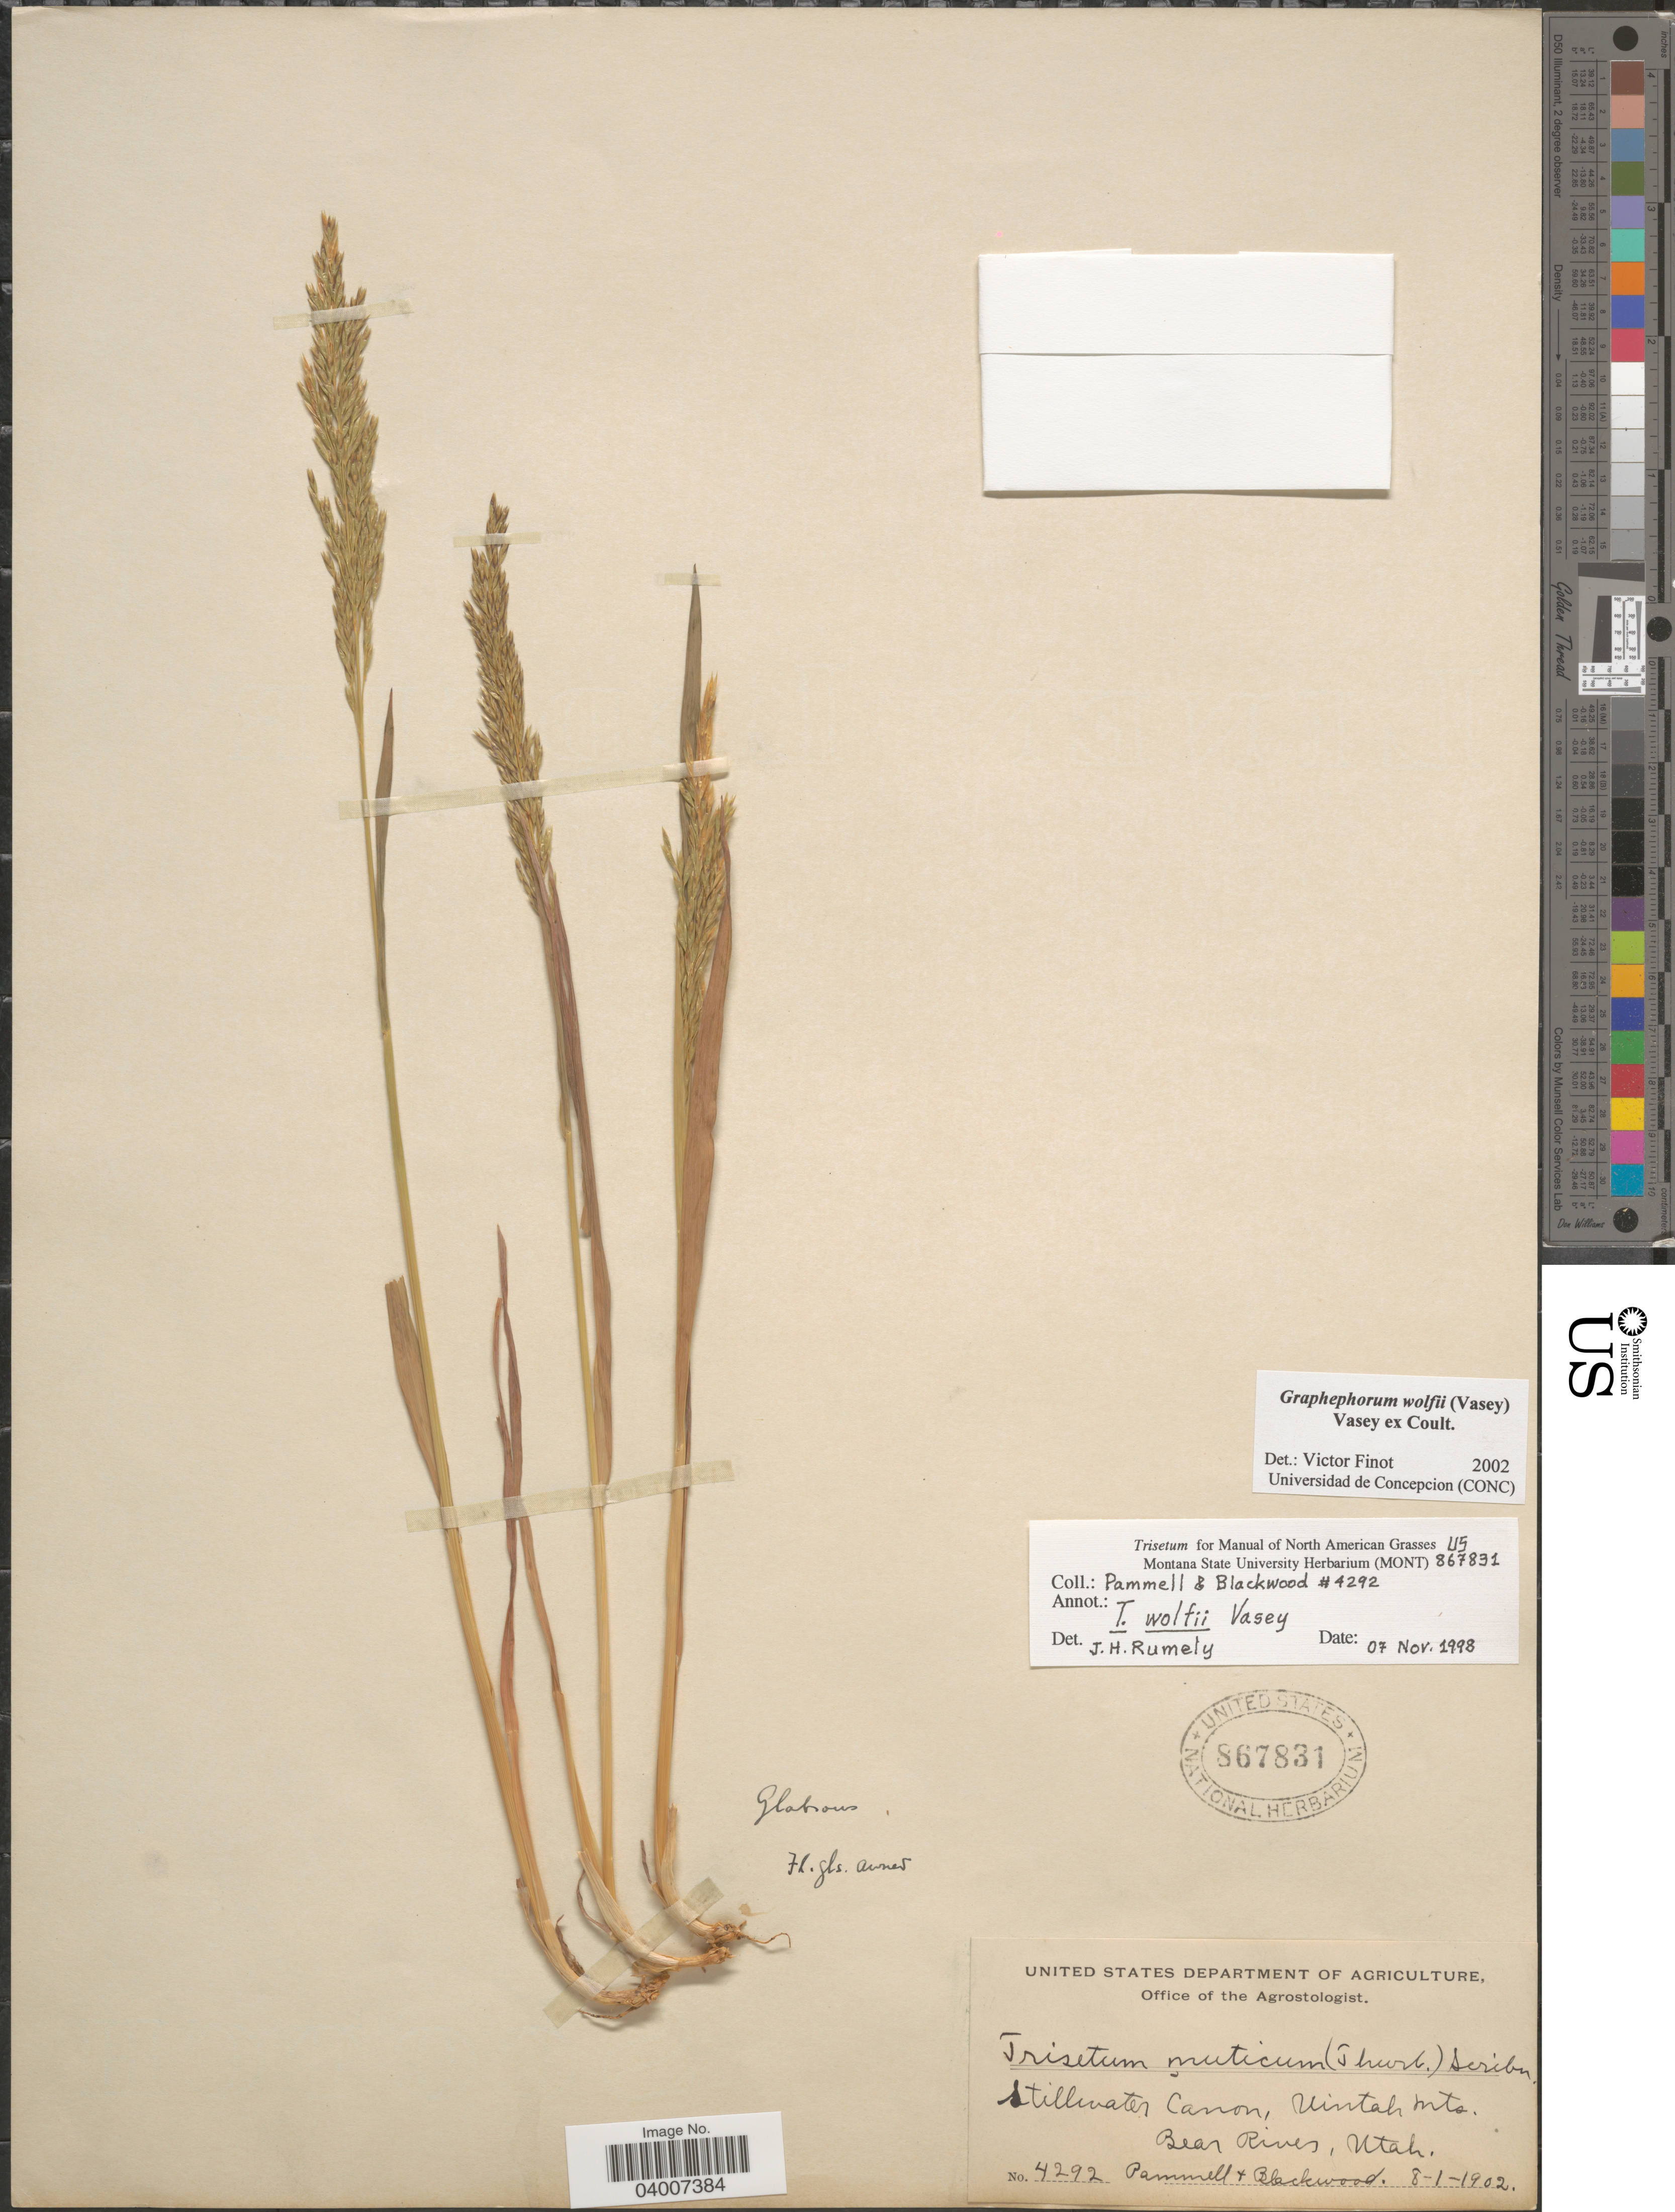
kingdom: Plantae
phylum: Tracheophyta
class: Liliopsida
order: Poales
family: Poaceae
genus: Graphephorum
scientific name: Graphephorum wolfii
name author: (E. Fourn.) Vasey ex Coult.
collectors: Pammell & Blackwood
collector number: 4292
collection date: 1902-08-01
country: United States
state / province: Utah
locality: Stillwater Canon, Uintah Mts. Bear River.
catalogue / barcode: US 867831